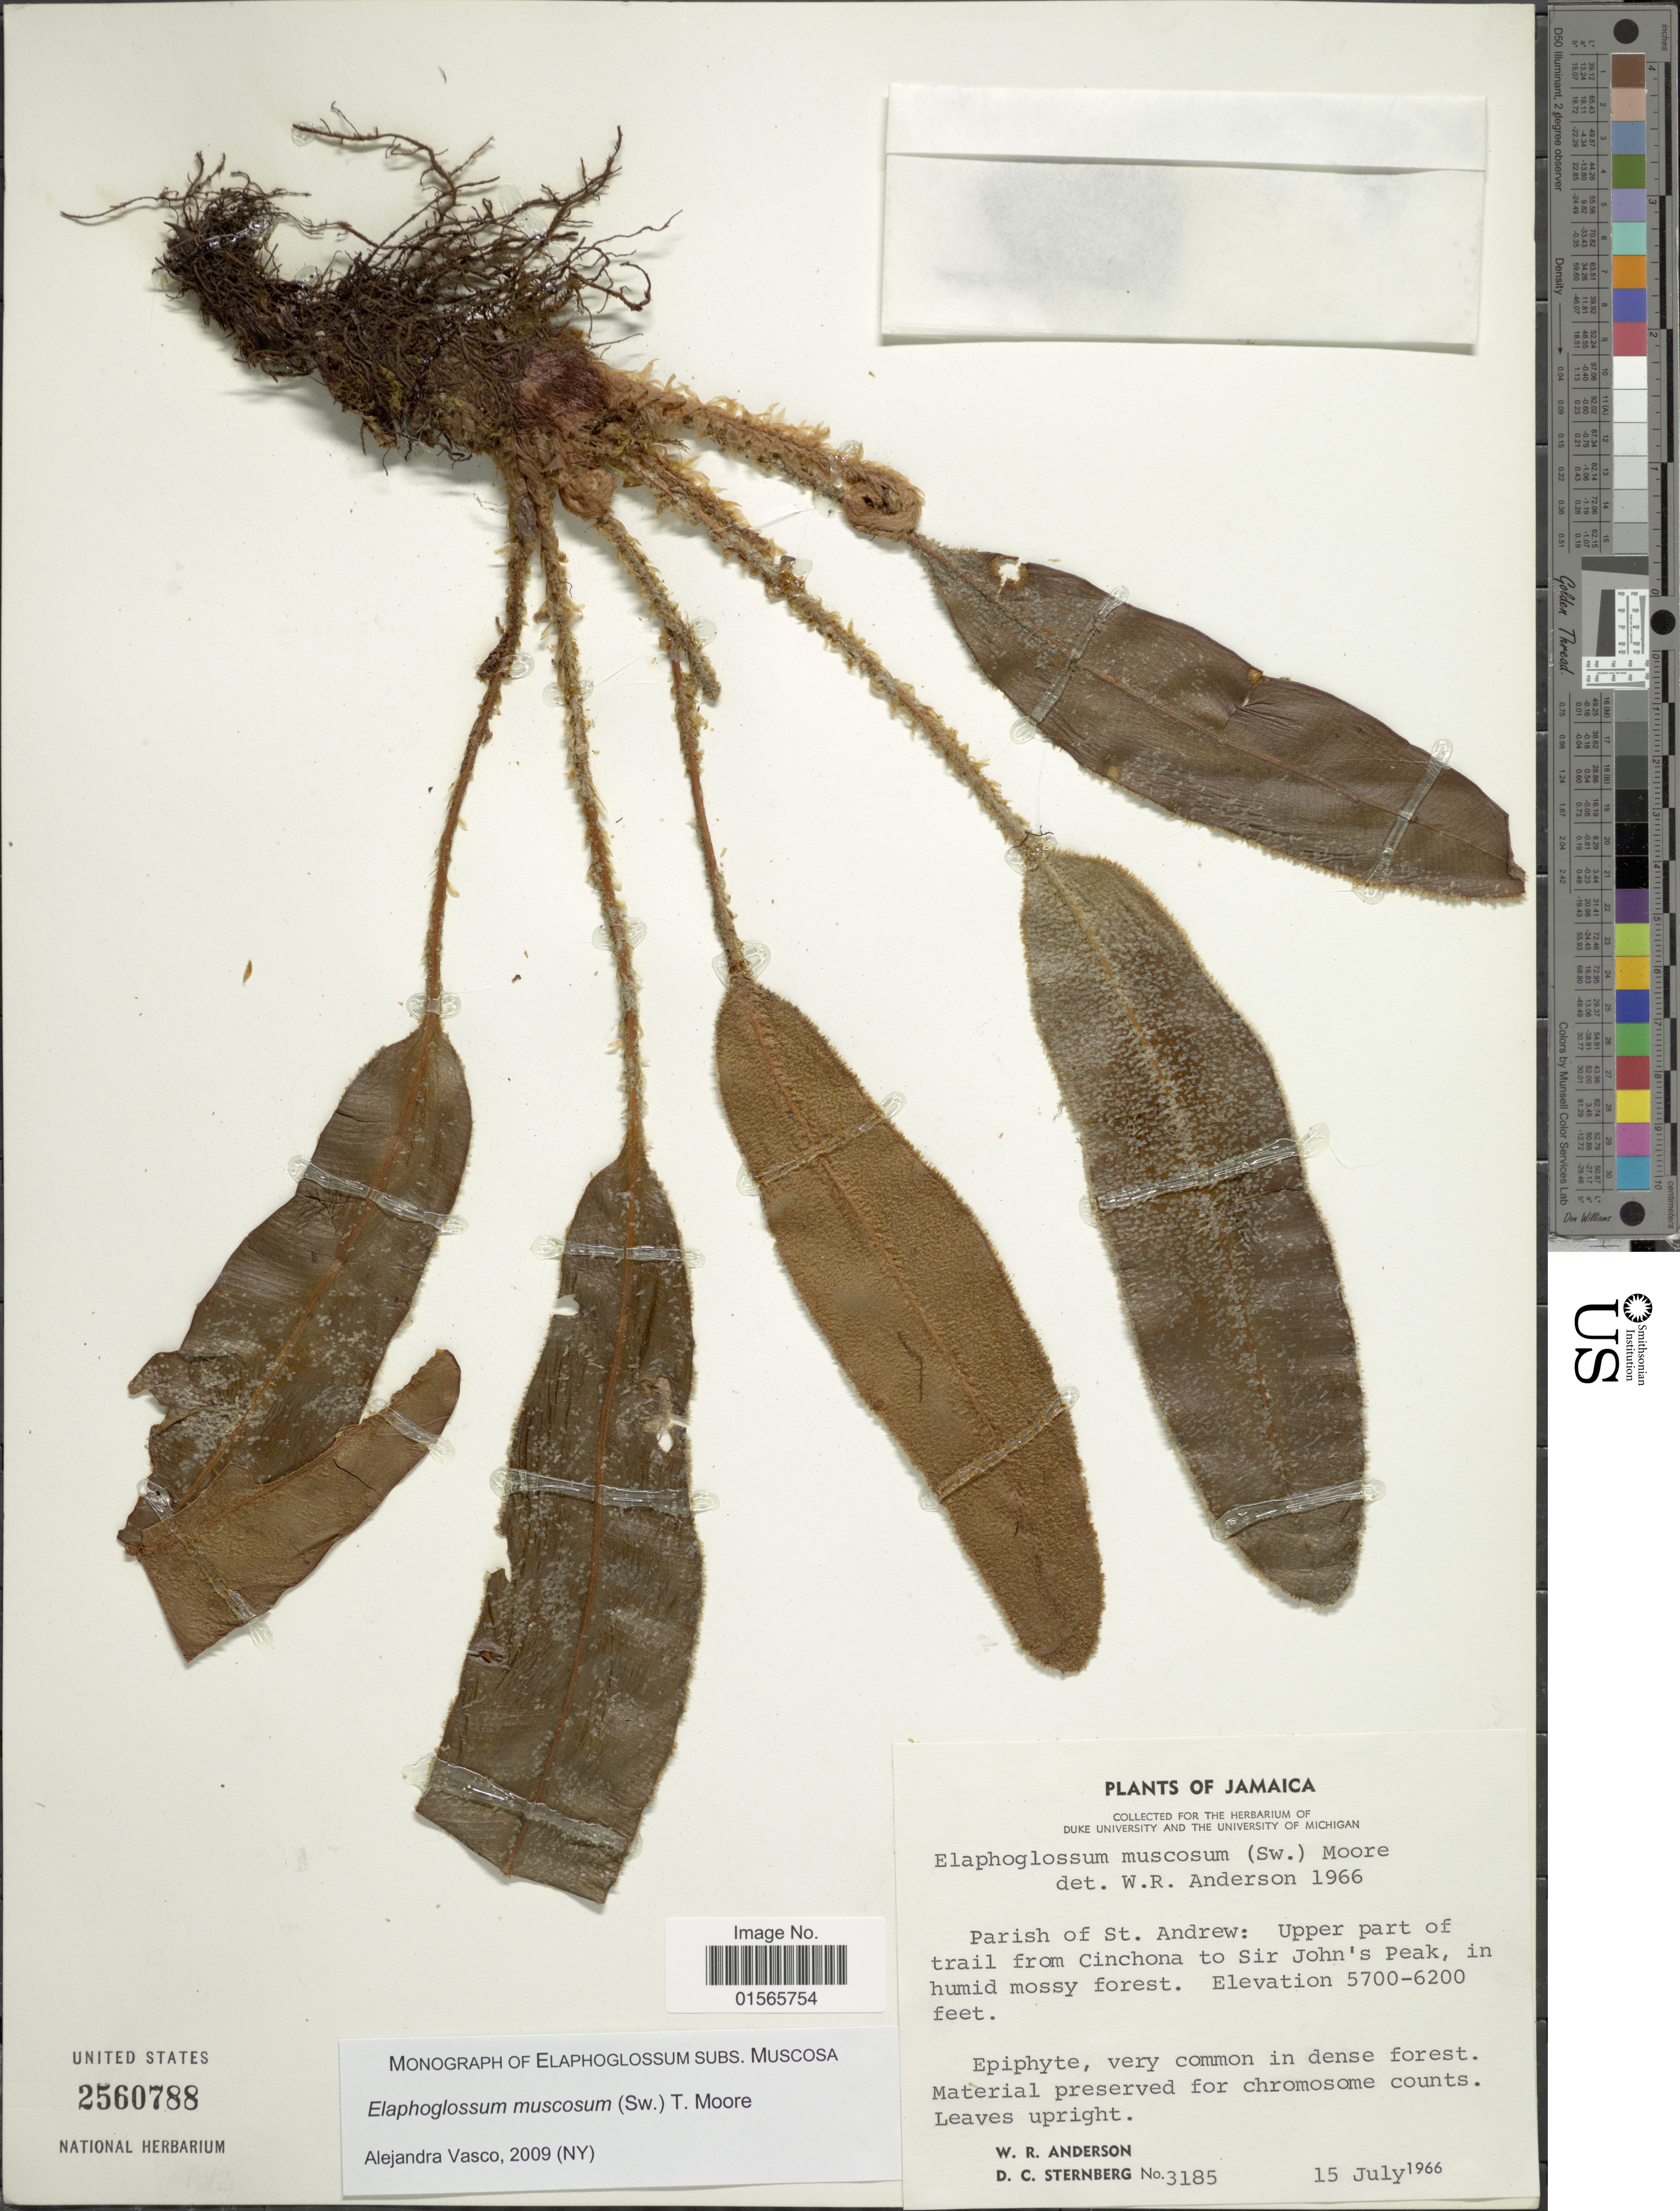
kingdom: Plantae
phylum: Tracheophyta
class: Polypodiopsida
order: Polypodiales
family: Dryopteridaceae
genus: Elaphoglossum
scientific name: Elaphoglossum muscosum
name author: (Sw.) T. Moore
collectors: W. Anderson & D. Sternberg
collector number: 3185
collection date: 1966-07-15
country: Jamaica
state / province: Saint Andrew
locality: Parish of St. Andrew: upper part of trail from Cinchona to Sir John's Peak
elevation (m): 1737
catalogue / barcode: US 2560788